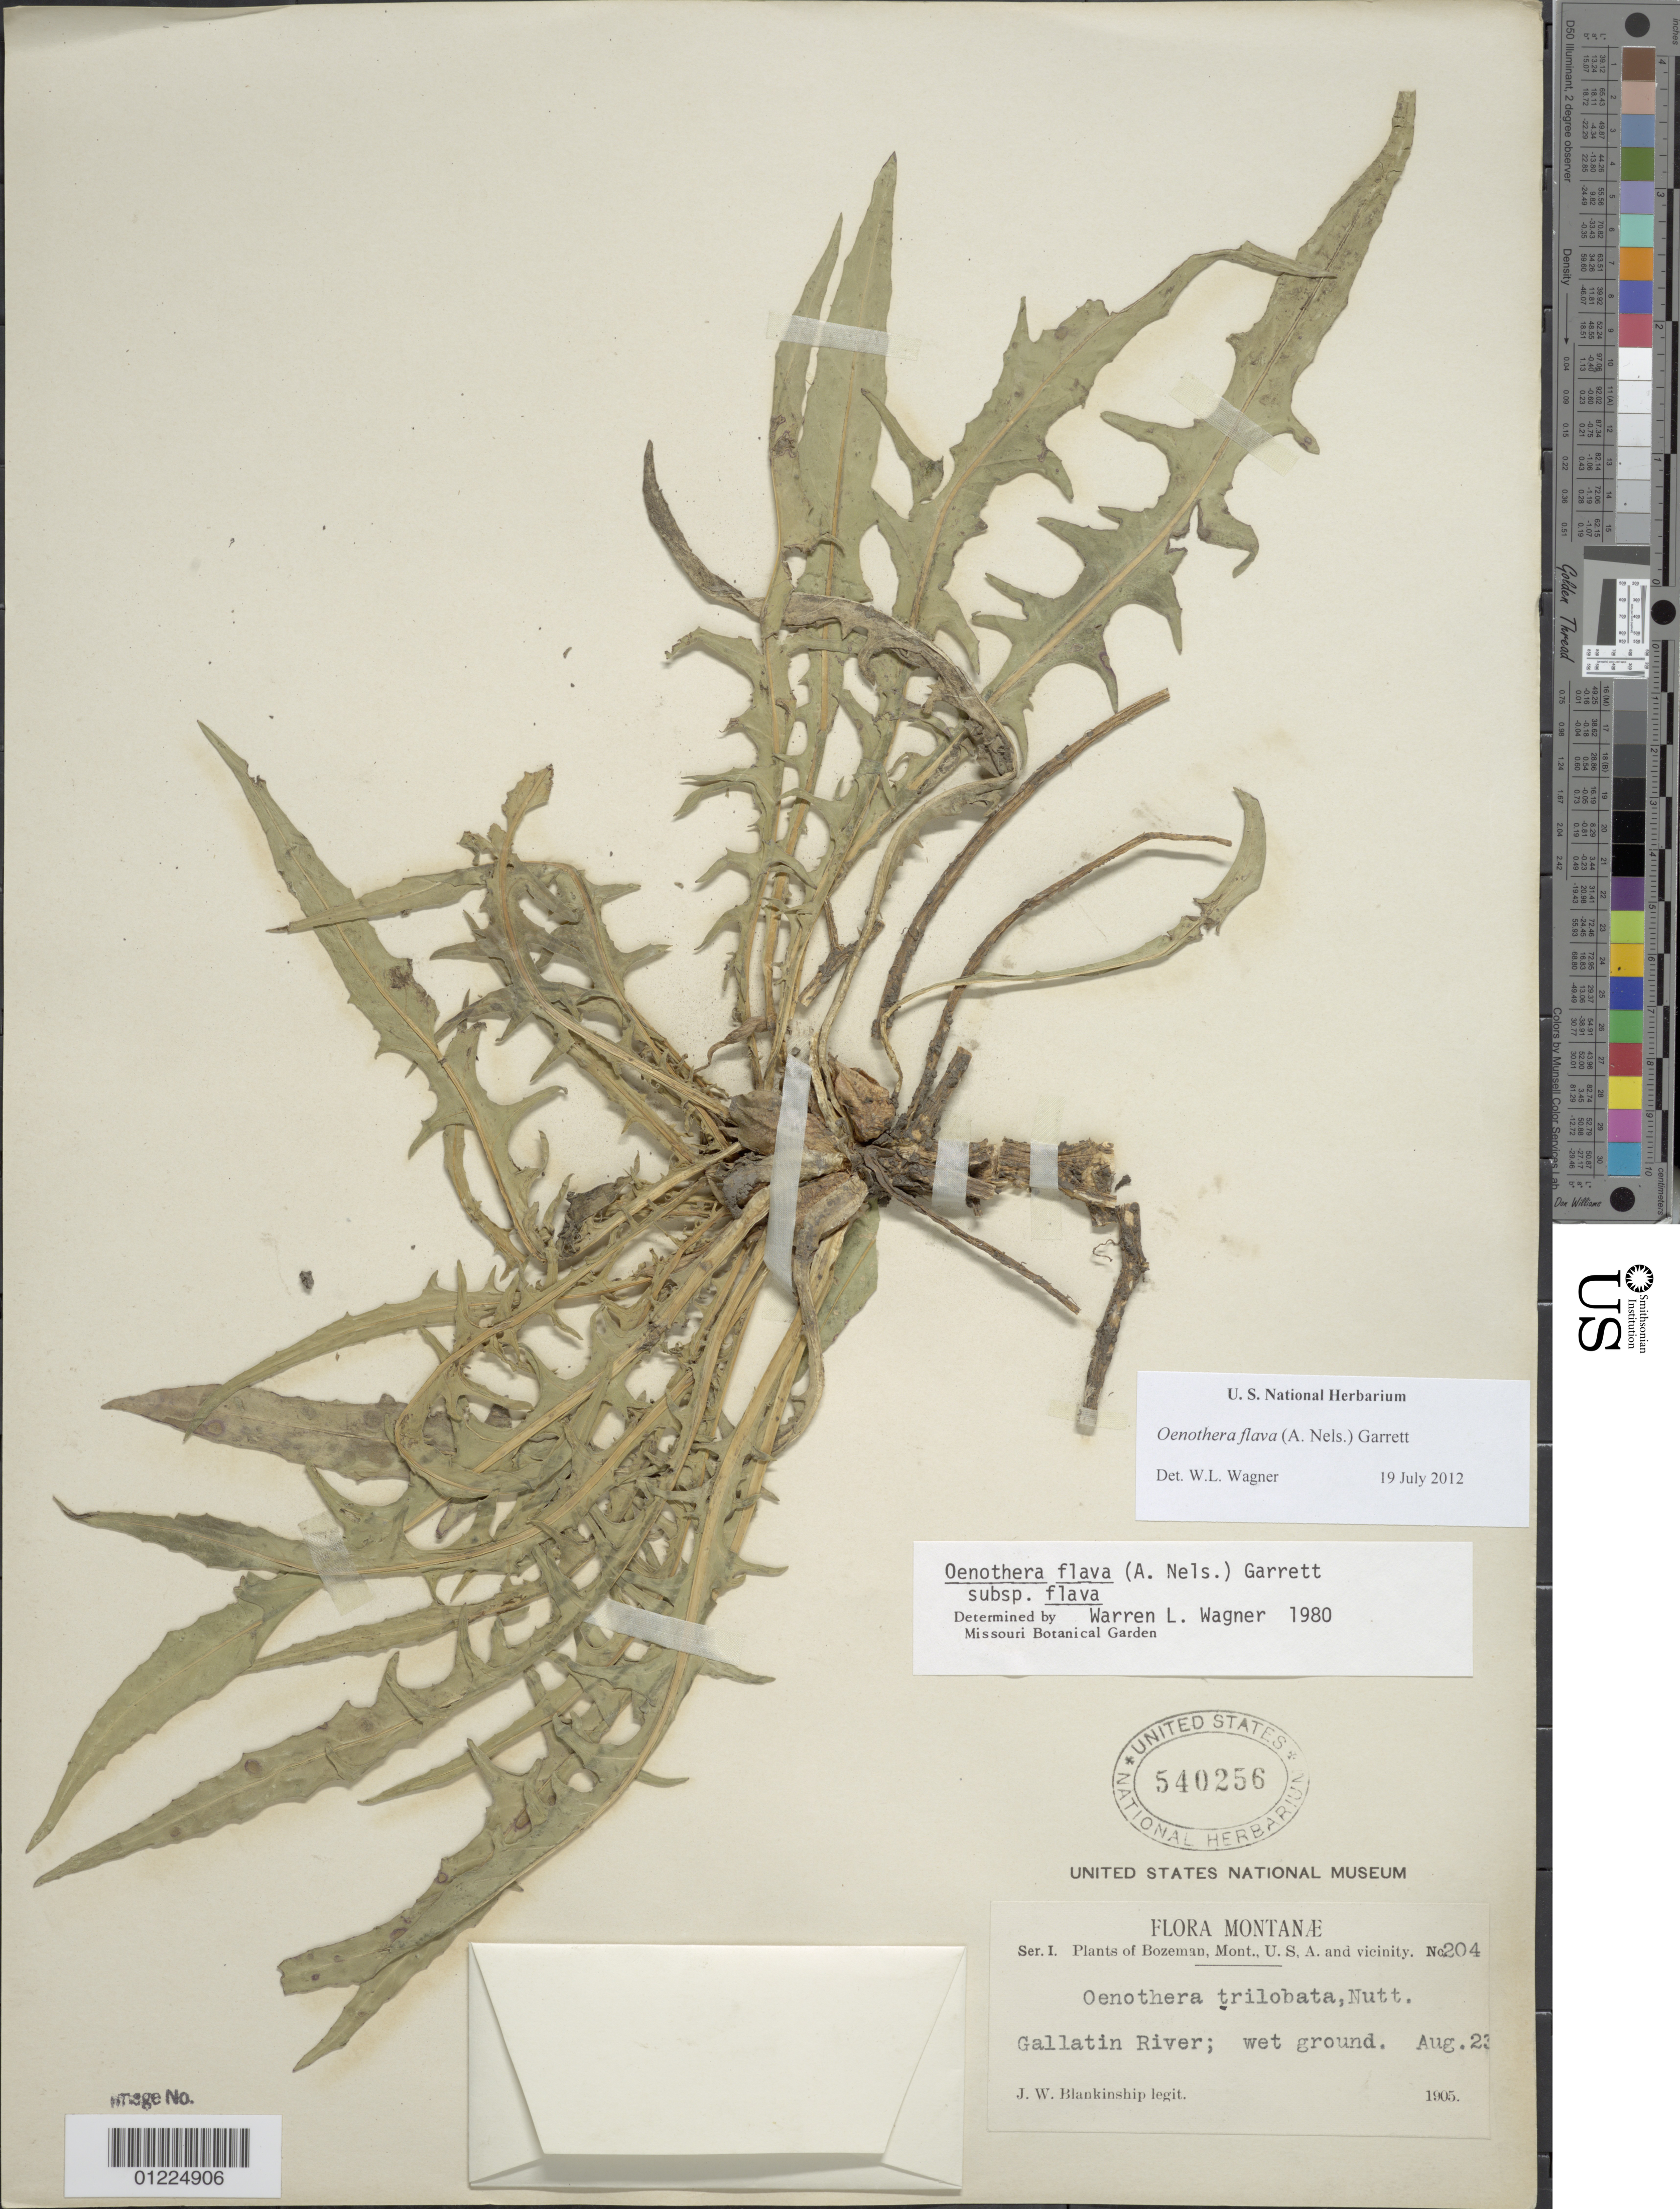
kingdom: Plantae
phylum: Tracheophyta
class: Magnoliopsida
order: Myrtales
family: Onagraceae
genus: Oenothera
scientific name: Oenothera flava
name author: (A. Nelson) Garrett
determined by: Wagner, W. L., (BOT), Smithsonian Institution - National Museum of Natural History (UNITED STATES)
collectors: J. W. Blankinship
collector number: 204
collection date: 1905-08-23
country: United States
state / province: Montana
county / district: Gallatin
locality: Bozeman and vicinity, Gallatin River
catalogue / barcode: US 540256